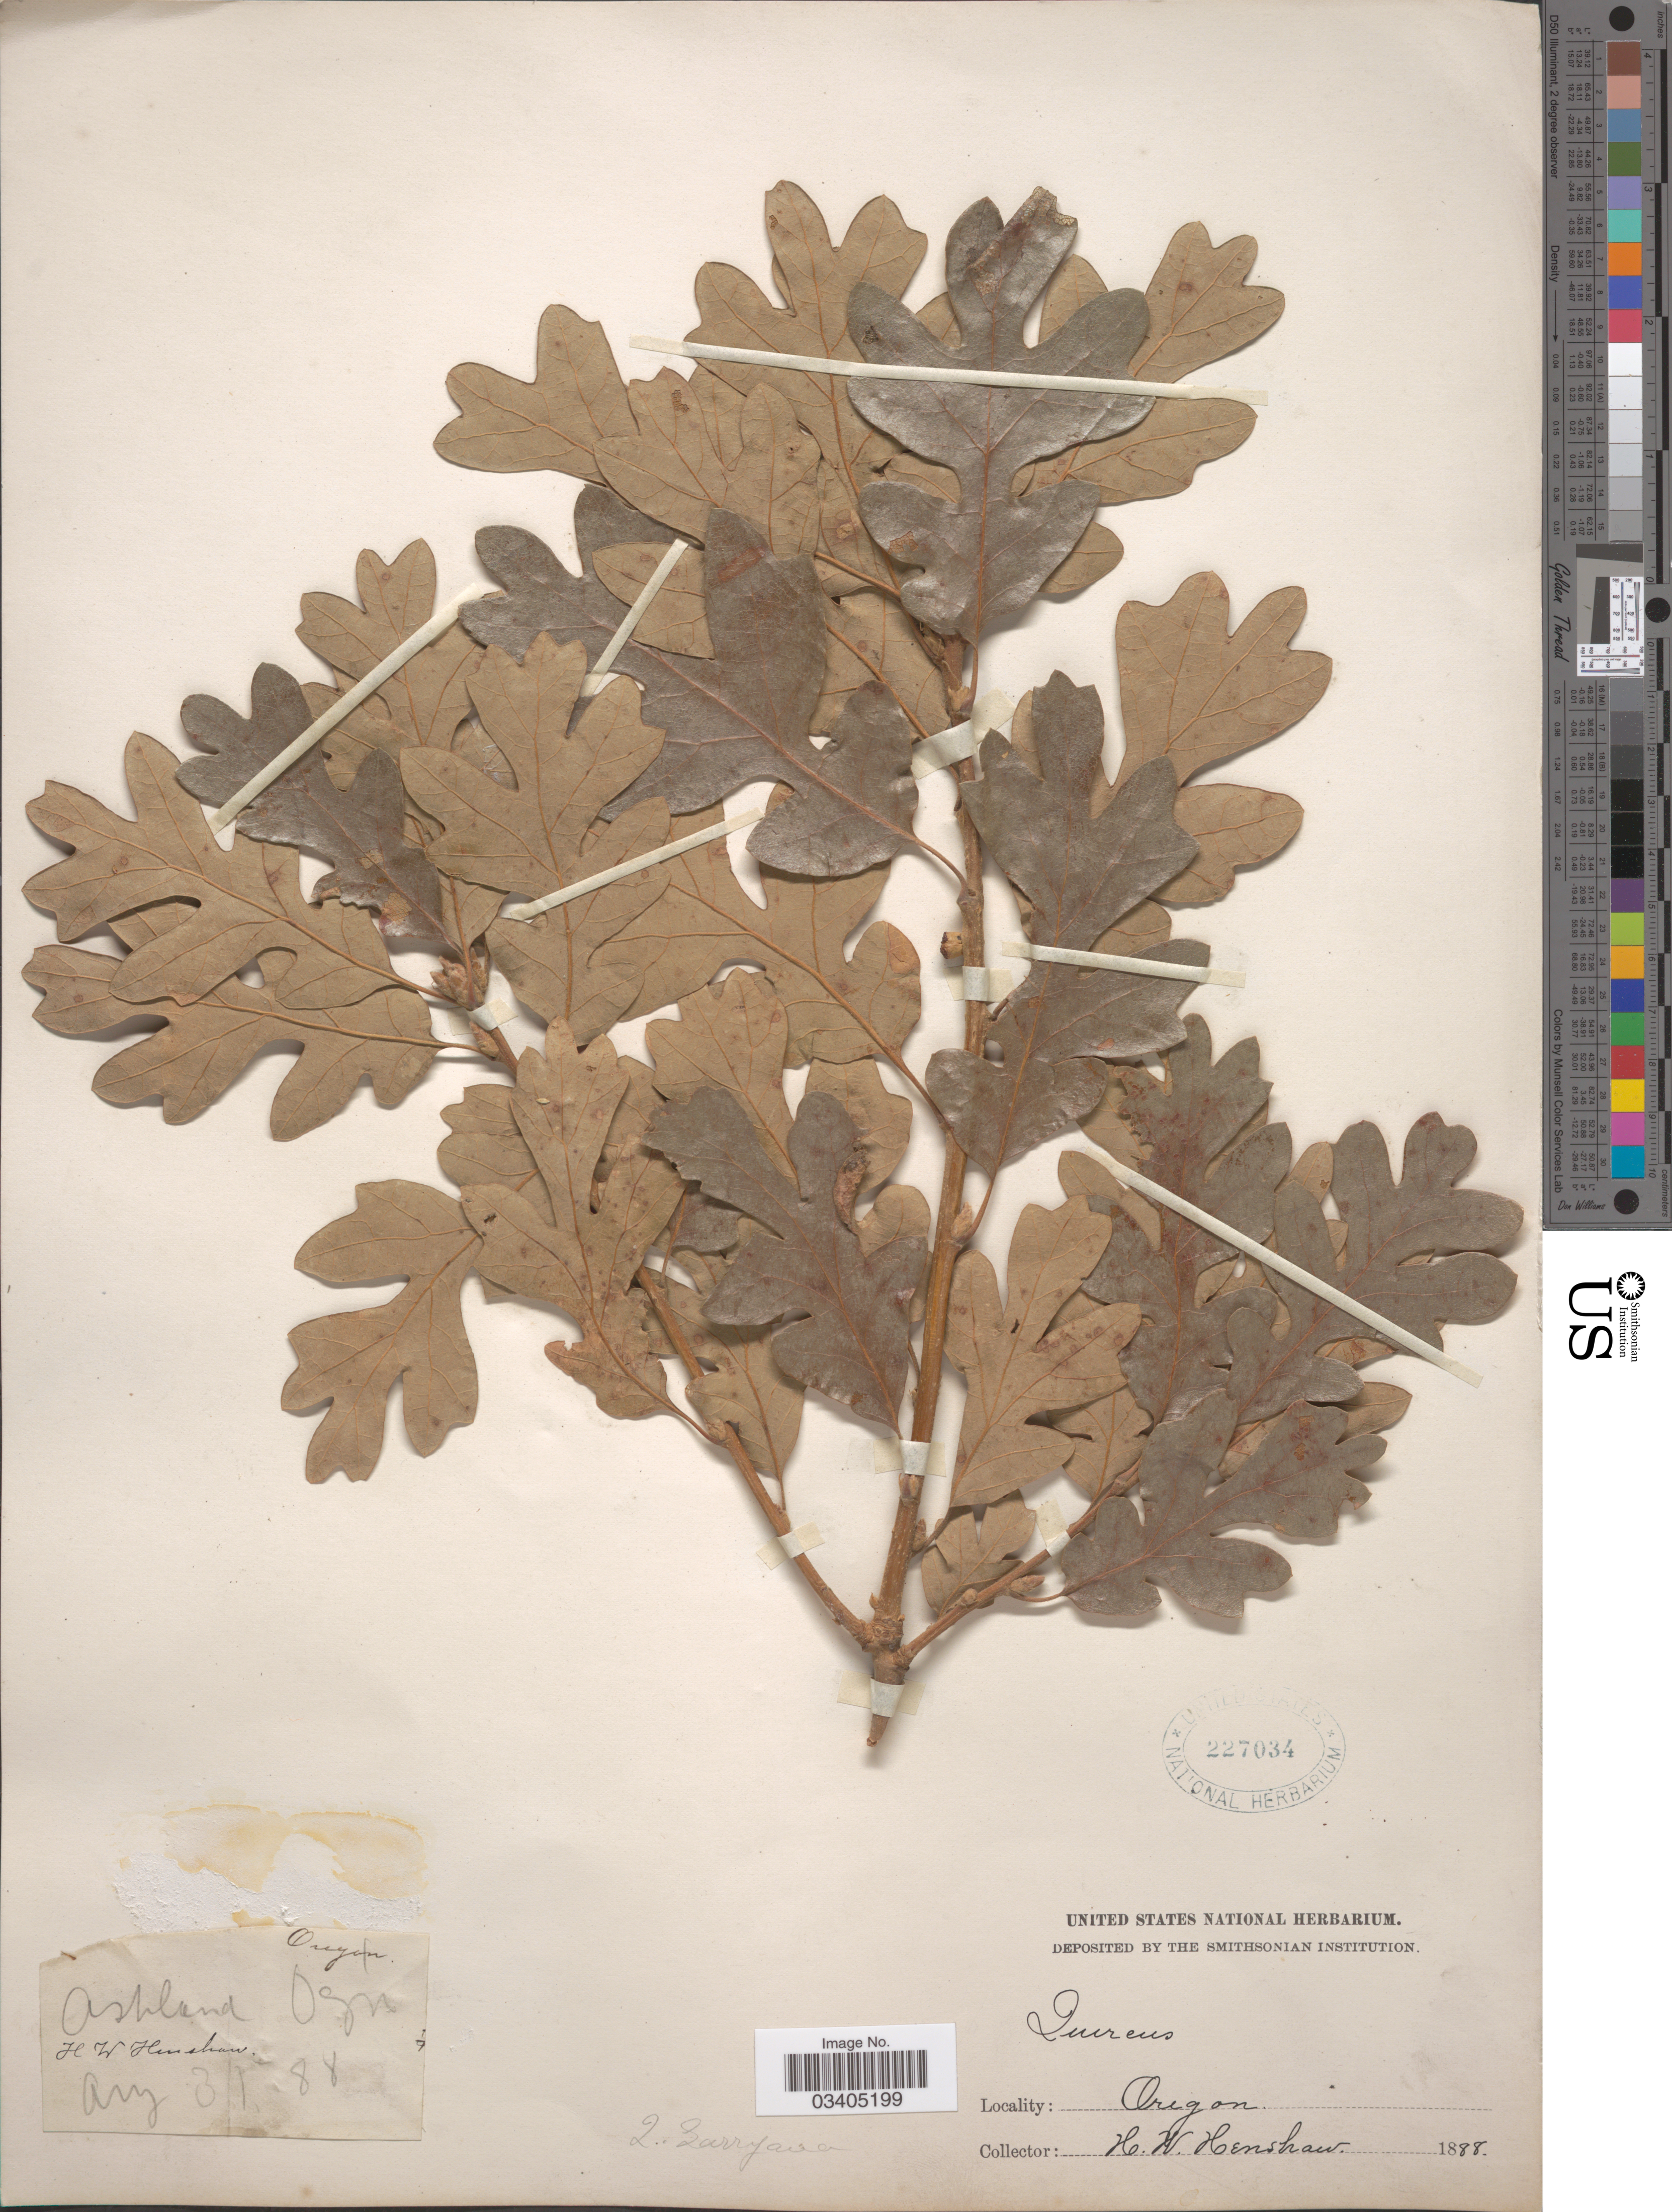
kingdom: Plantae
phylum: Tracheophyta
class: Magnoliopsida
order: Fagales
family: Fagaceae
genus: Quercus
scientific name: Quercus garryana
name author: Douglas ex Hook.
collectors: H. Henshaw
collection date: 1888-08-31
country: United States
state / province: Oregon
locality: Ashland.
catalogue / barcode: US 227034